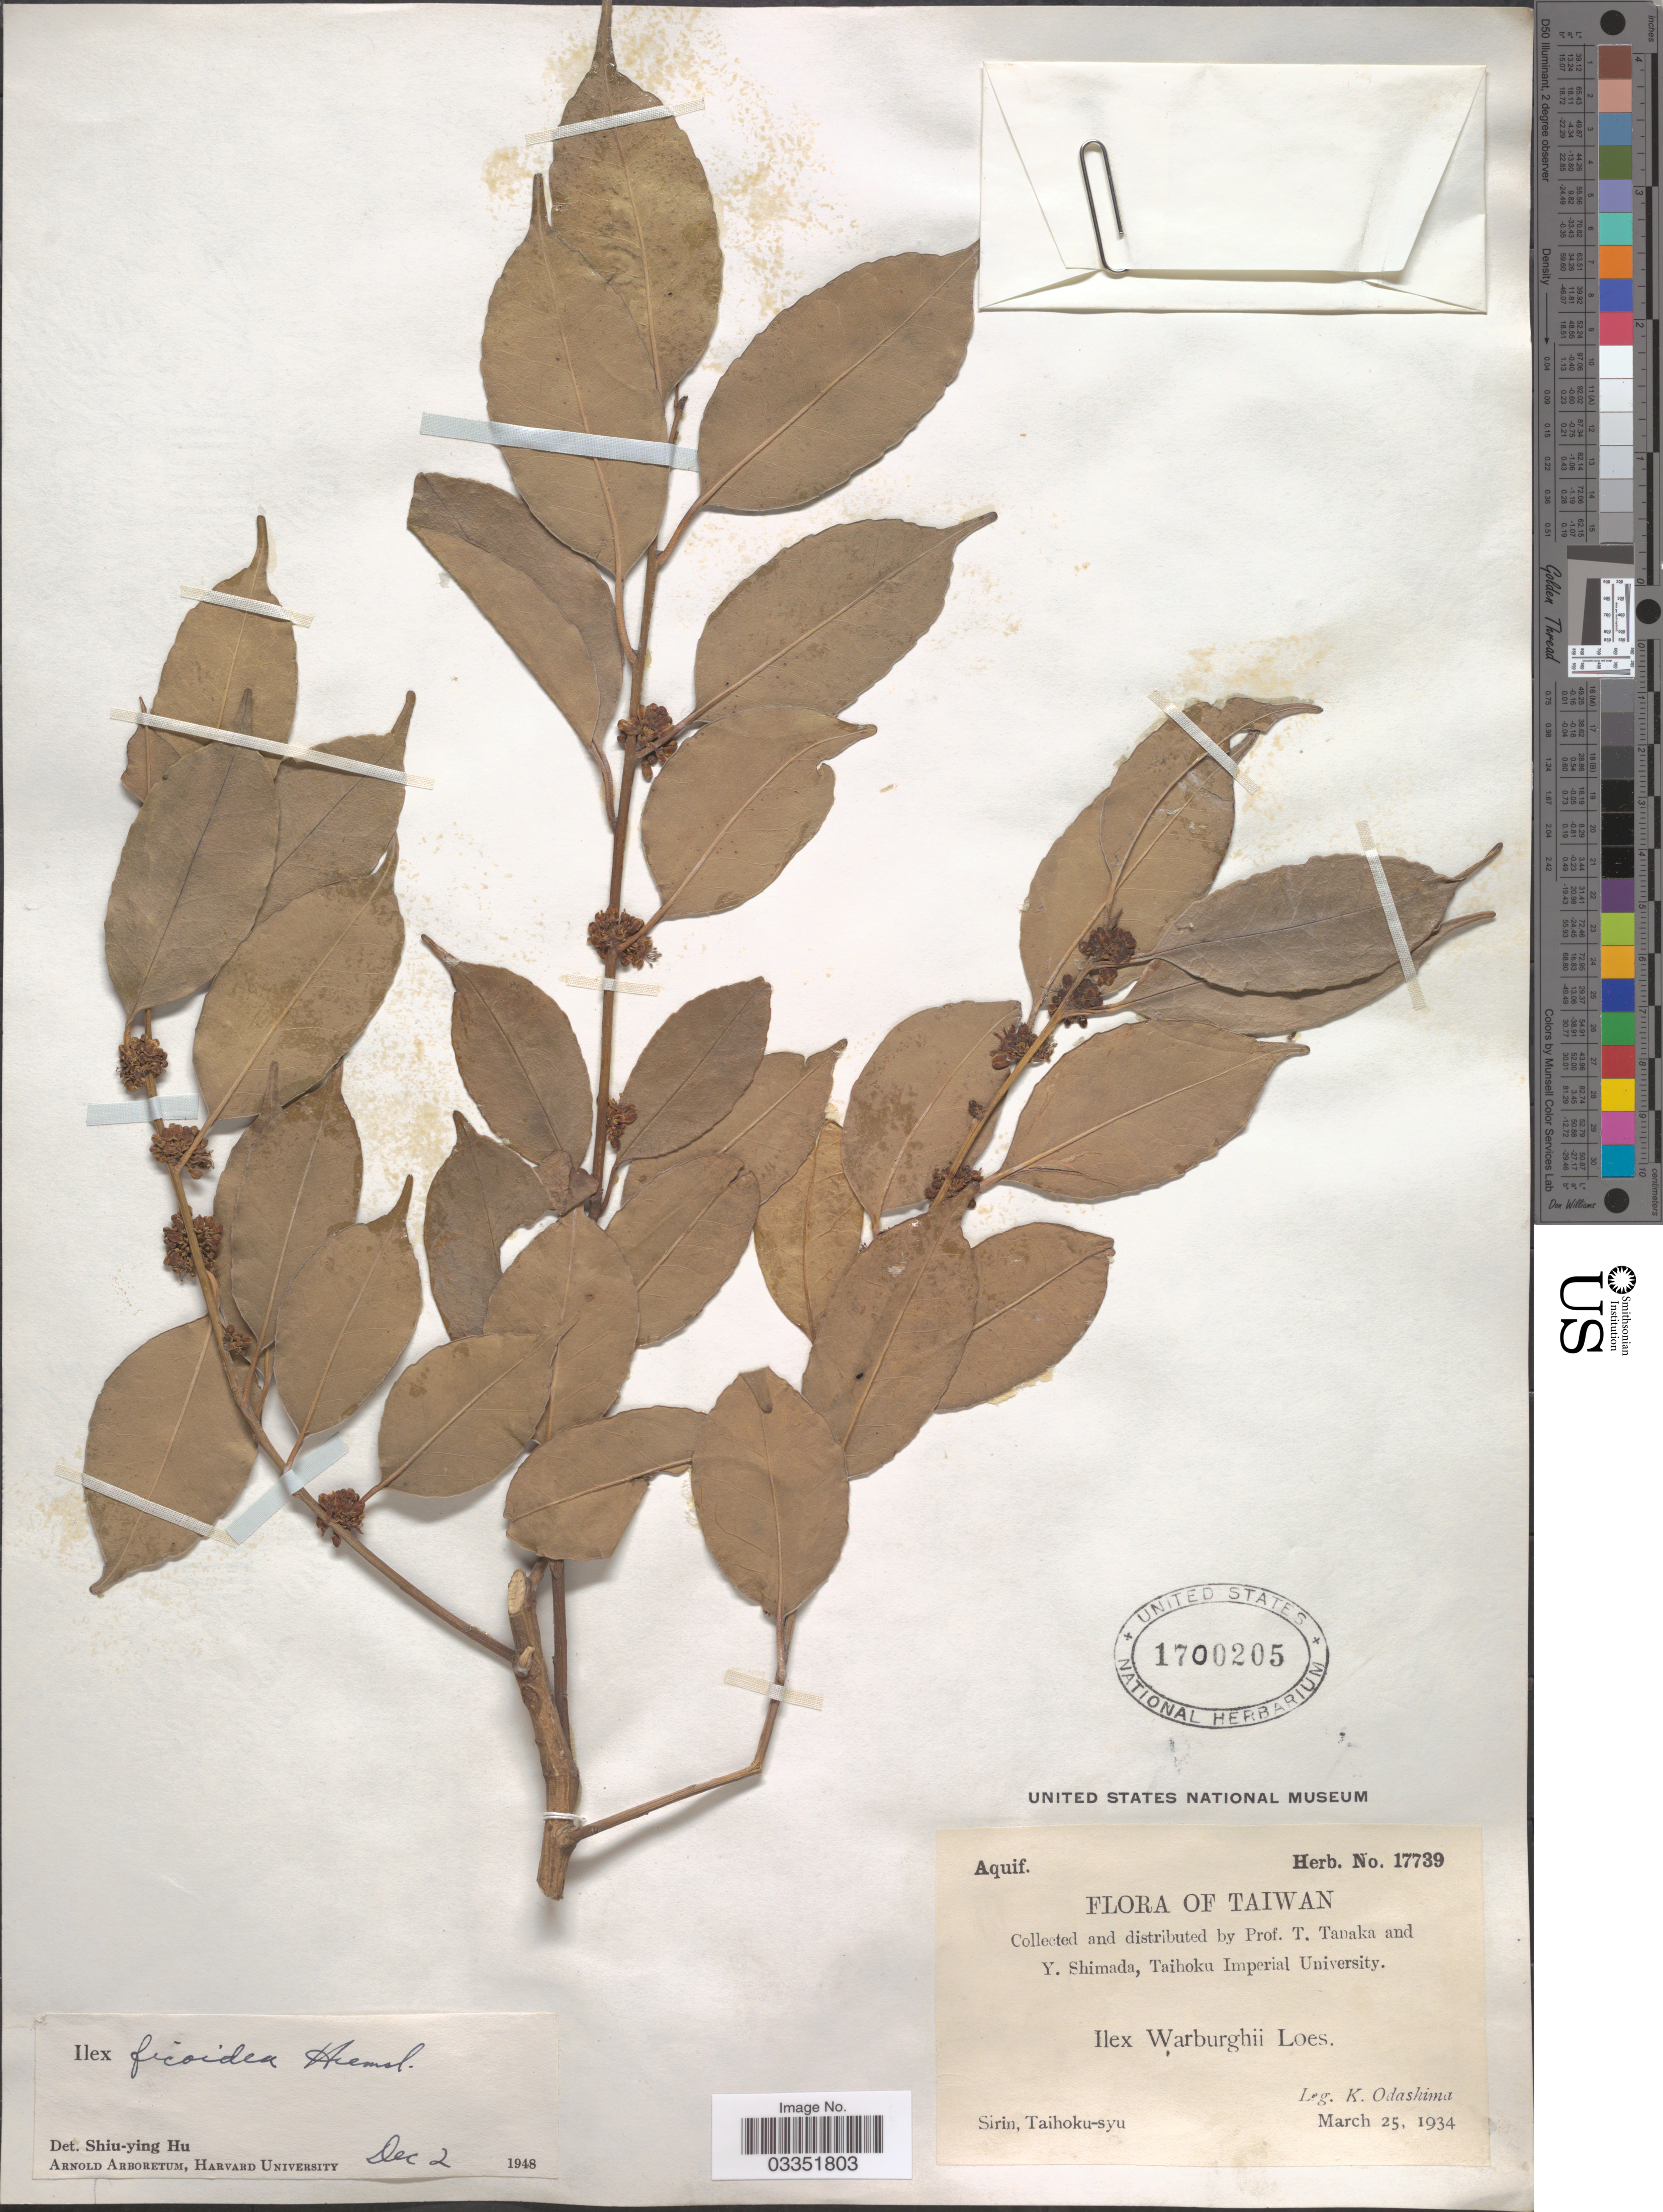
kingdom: Plantae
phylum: Tracheophyta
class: Magnoliopsida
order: Aquifoliales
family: Aquifoliaceae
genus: Ilex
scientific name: Ilex ficoidea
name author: Hemsl.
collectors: K. Odashima, T. Tanaka & Y. Shimada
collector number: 17739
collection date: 1934-03-25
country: Taiwan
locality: Sirin, Taihoku-syu.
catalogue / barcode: US 1700205